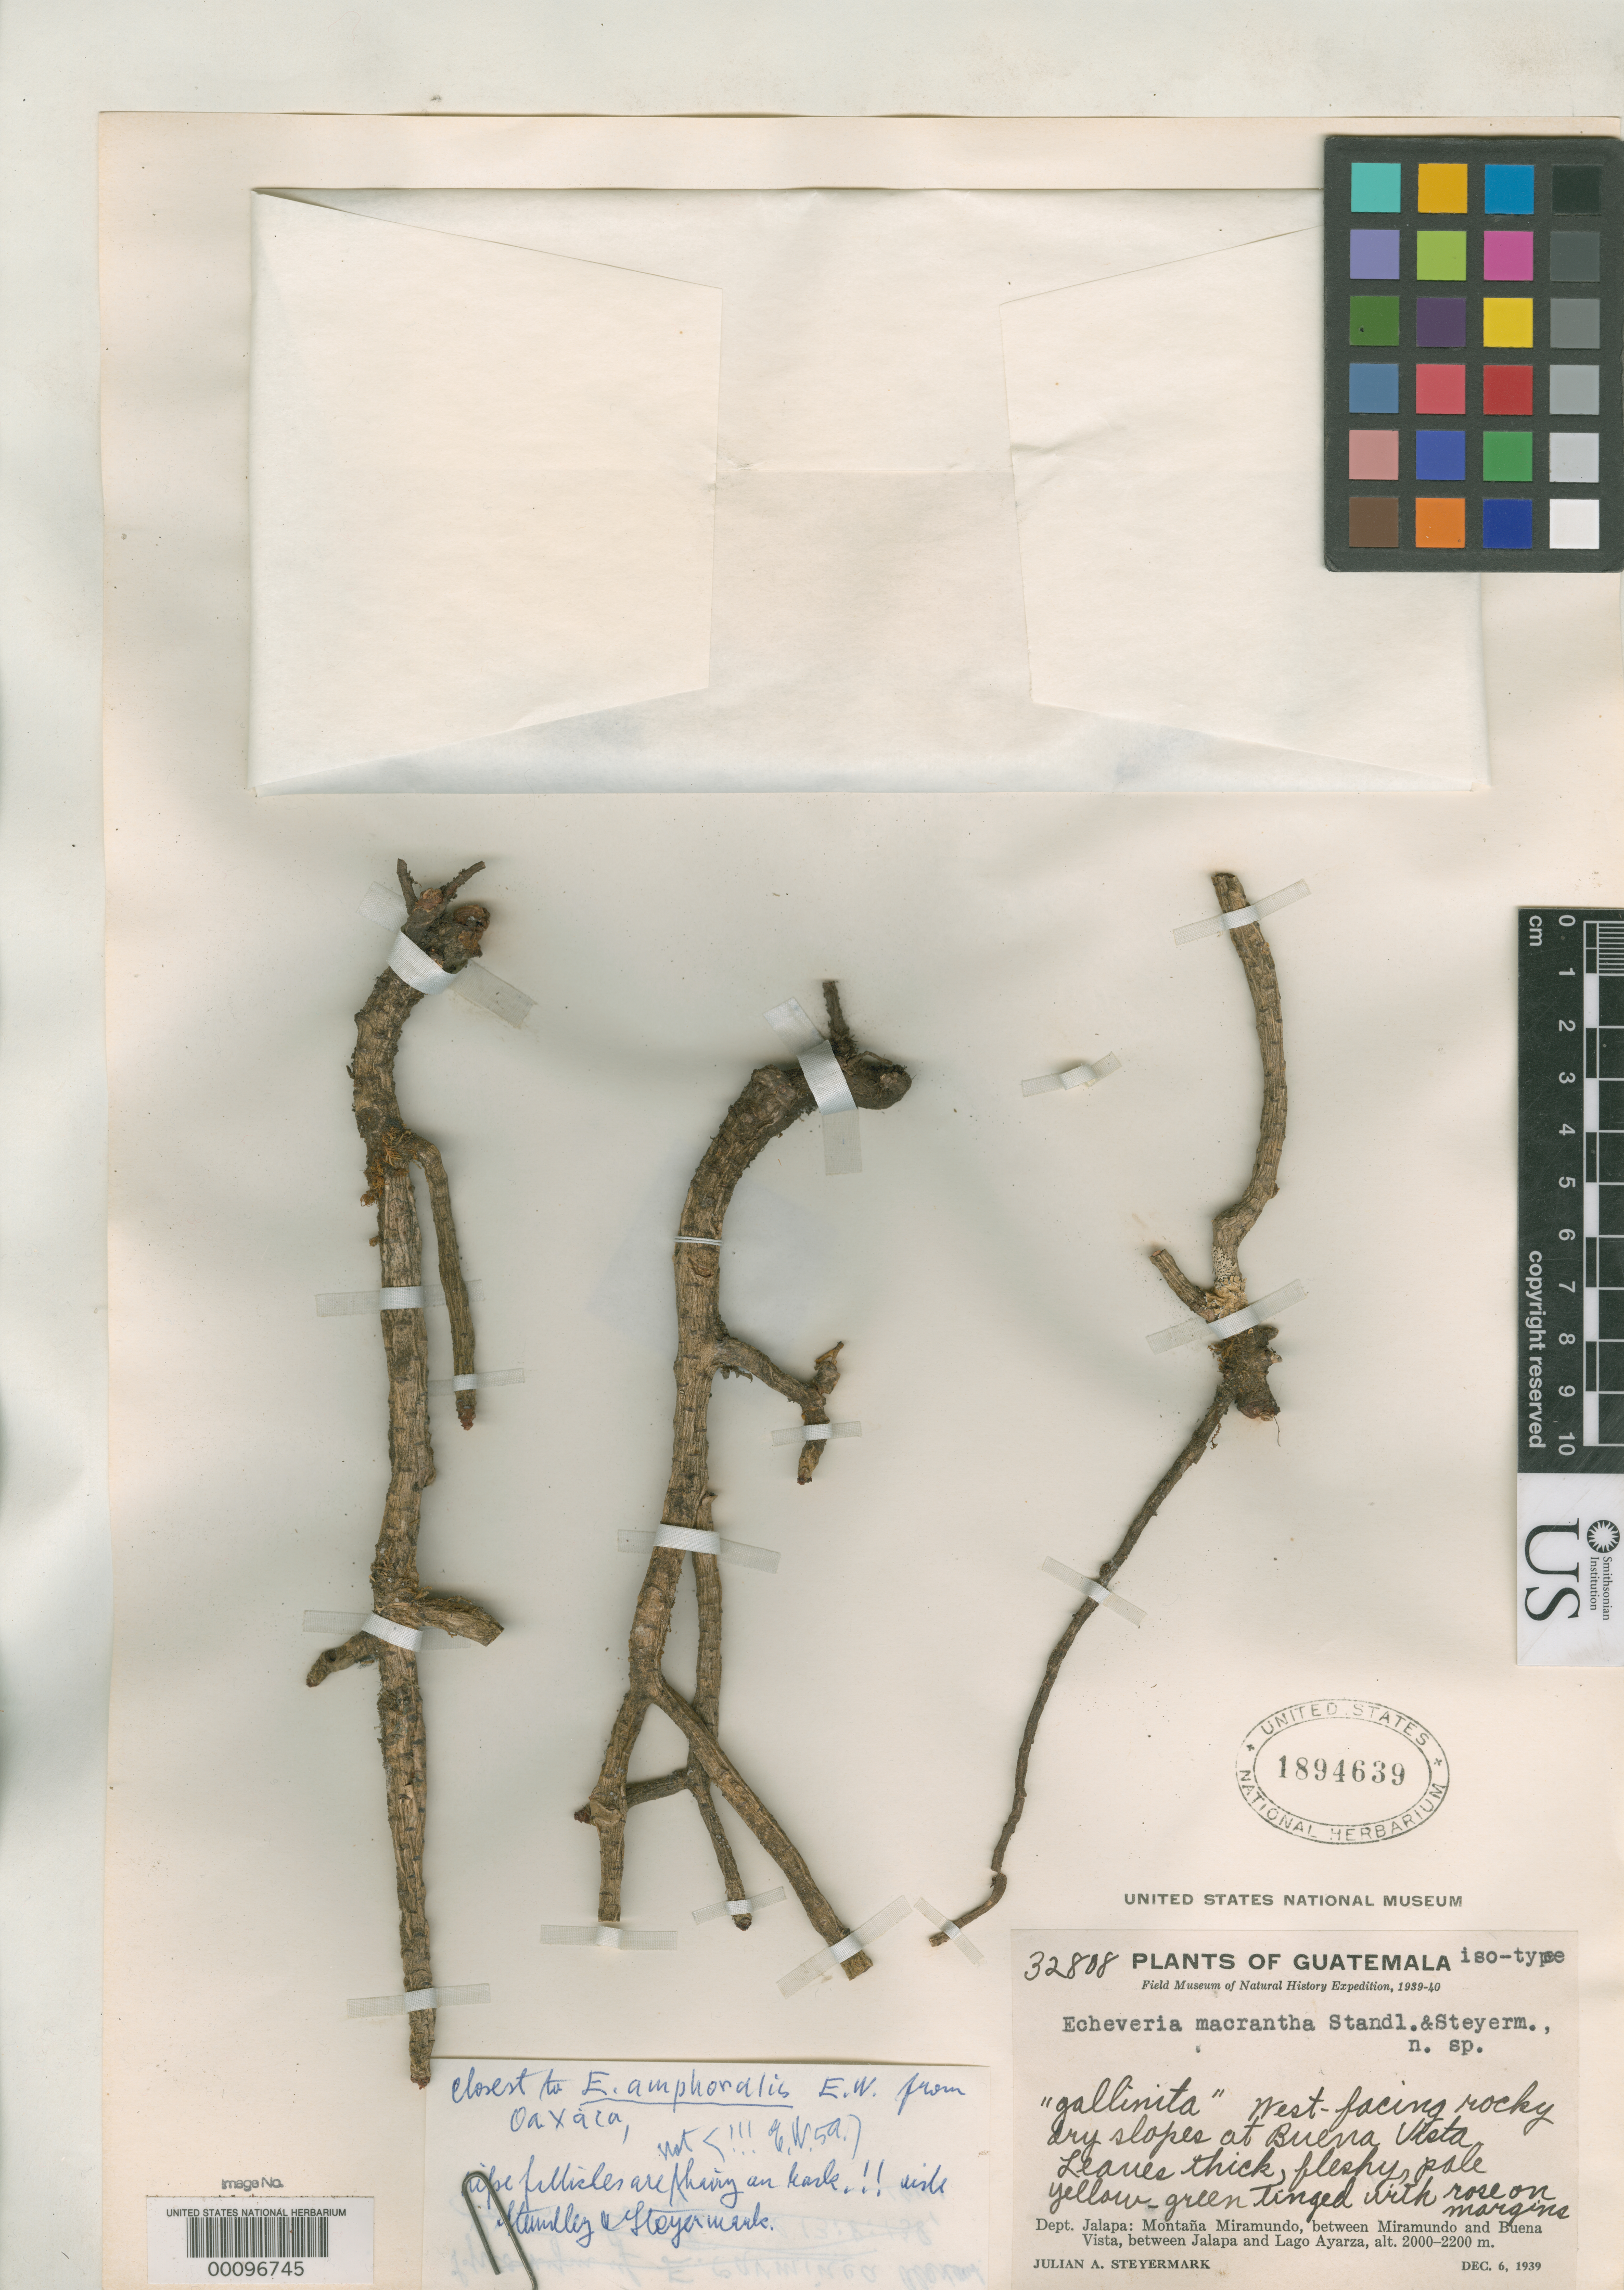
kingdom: Plantae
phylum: Tracheophyta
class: Magnoliopsida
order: Saxifragales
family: Crassulaceae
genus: Echeveria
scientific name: Echeveria macrantha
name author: Standl. & Steyerm.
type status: Isotype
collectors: J. Steyermark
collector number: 32808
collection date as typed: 06 Dec 1939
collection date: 1939-12-06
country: Guatemala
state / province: Jalapa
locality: Montana Mitanundo at Buena Vista.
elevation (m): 2000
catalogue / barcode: US 1894639